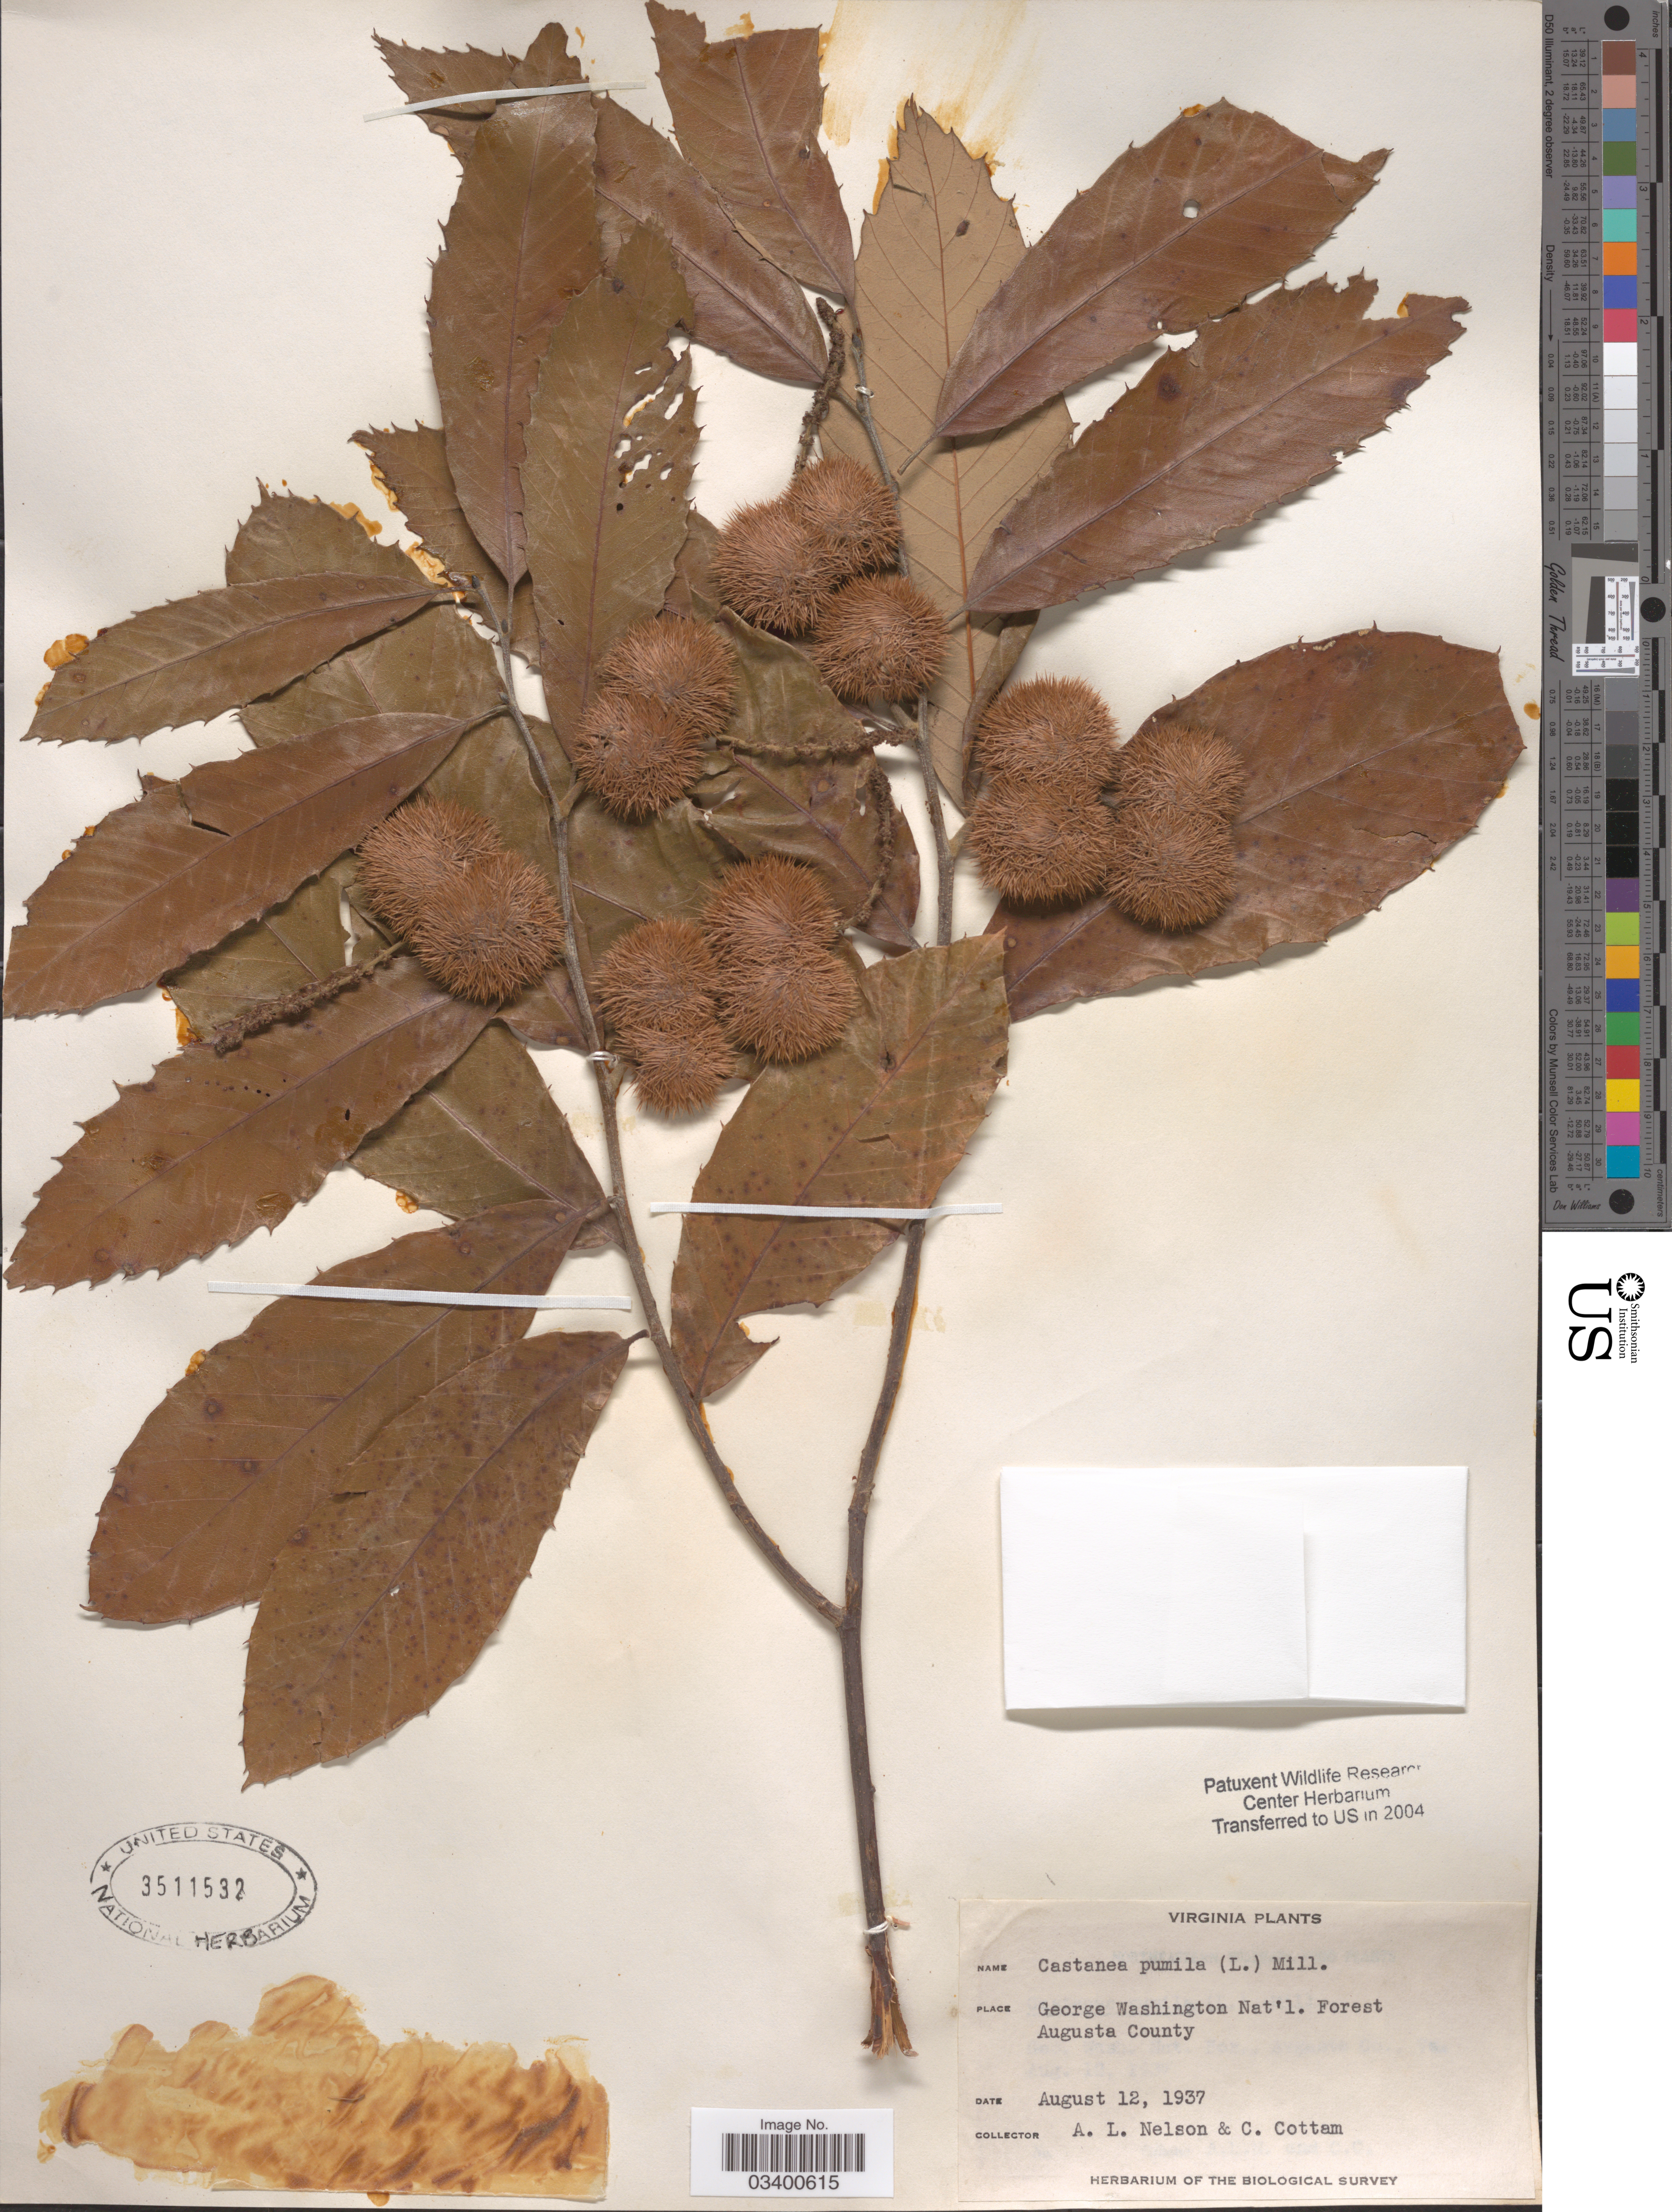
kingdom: Plantae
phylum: Tracheophyta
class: Magnoliopsida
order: Fagales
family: Fagaceae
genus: Castanea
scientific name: Castanea pumila var. pumila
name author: (L.) Mill.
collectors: A. L. Nelson & C. Cottam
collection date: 1937-08-12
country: United States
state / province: Virginia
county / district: Augusta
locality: George Washington Nat'l. Forest. Augusta County.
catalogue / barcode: US 3511532